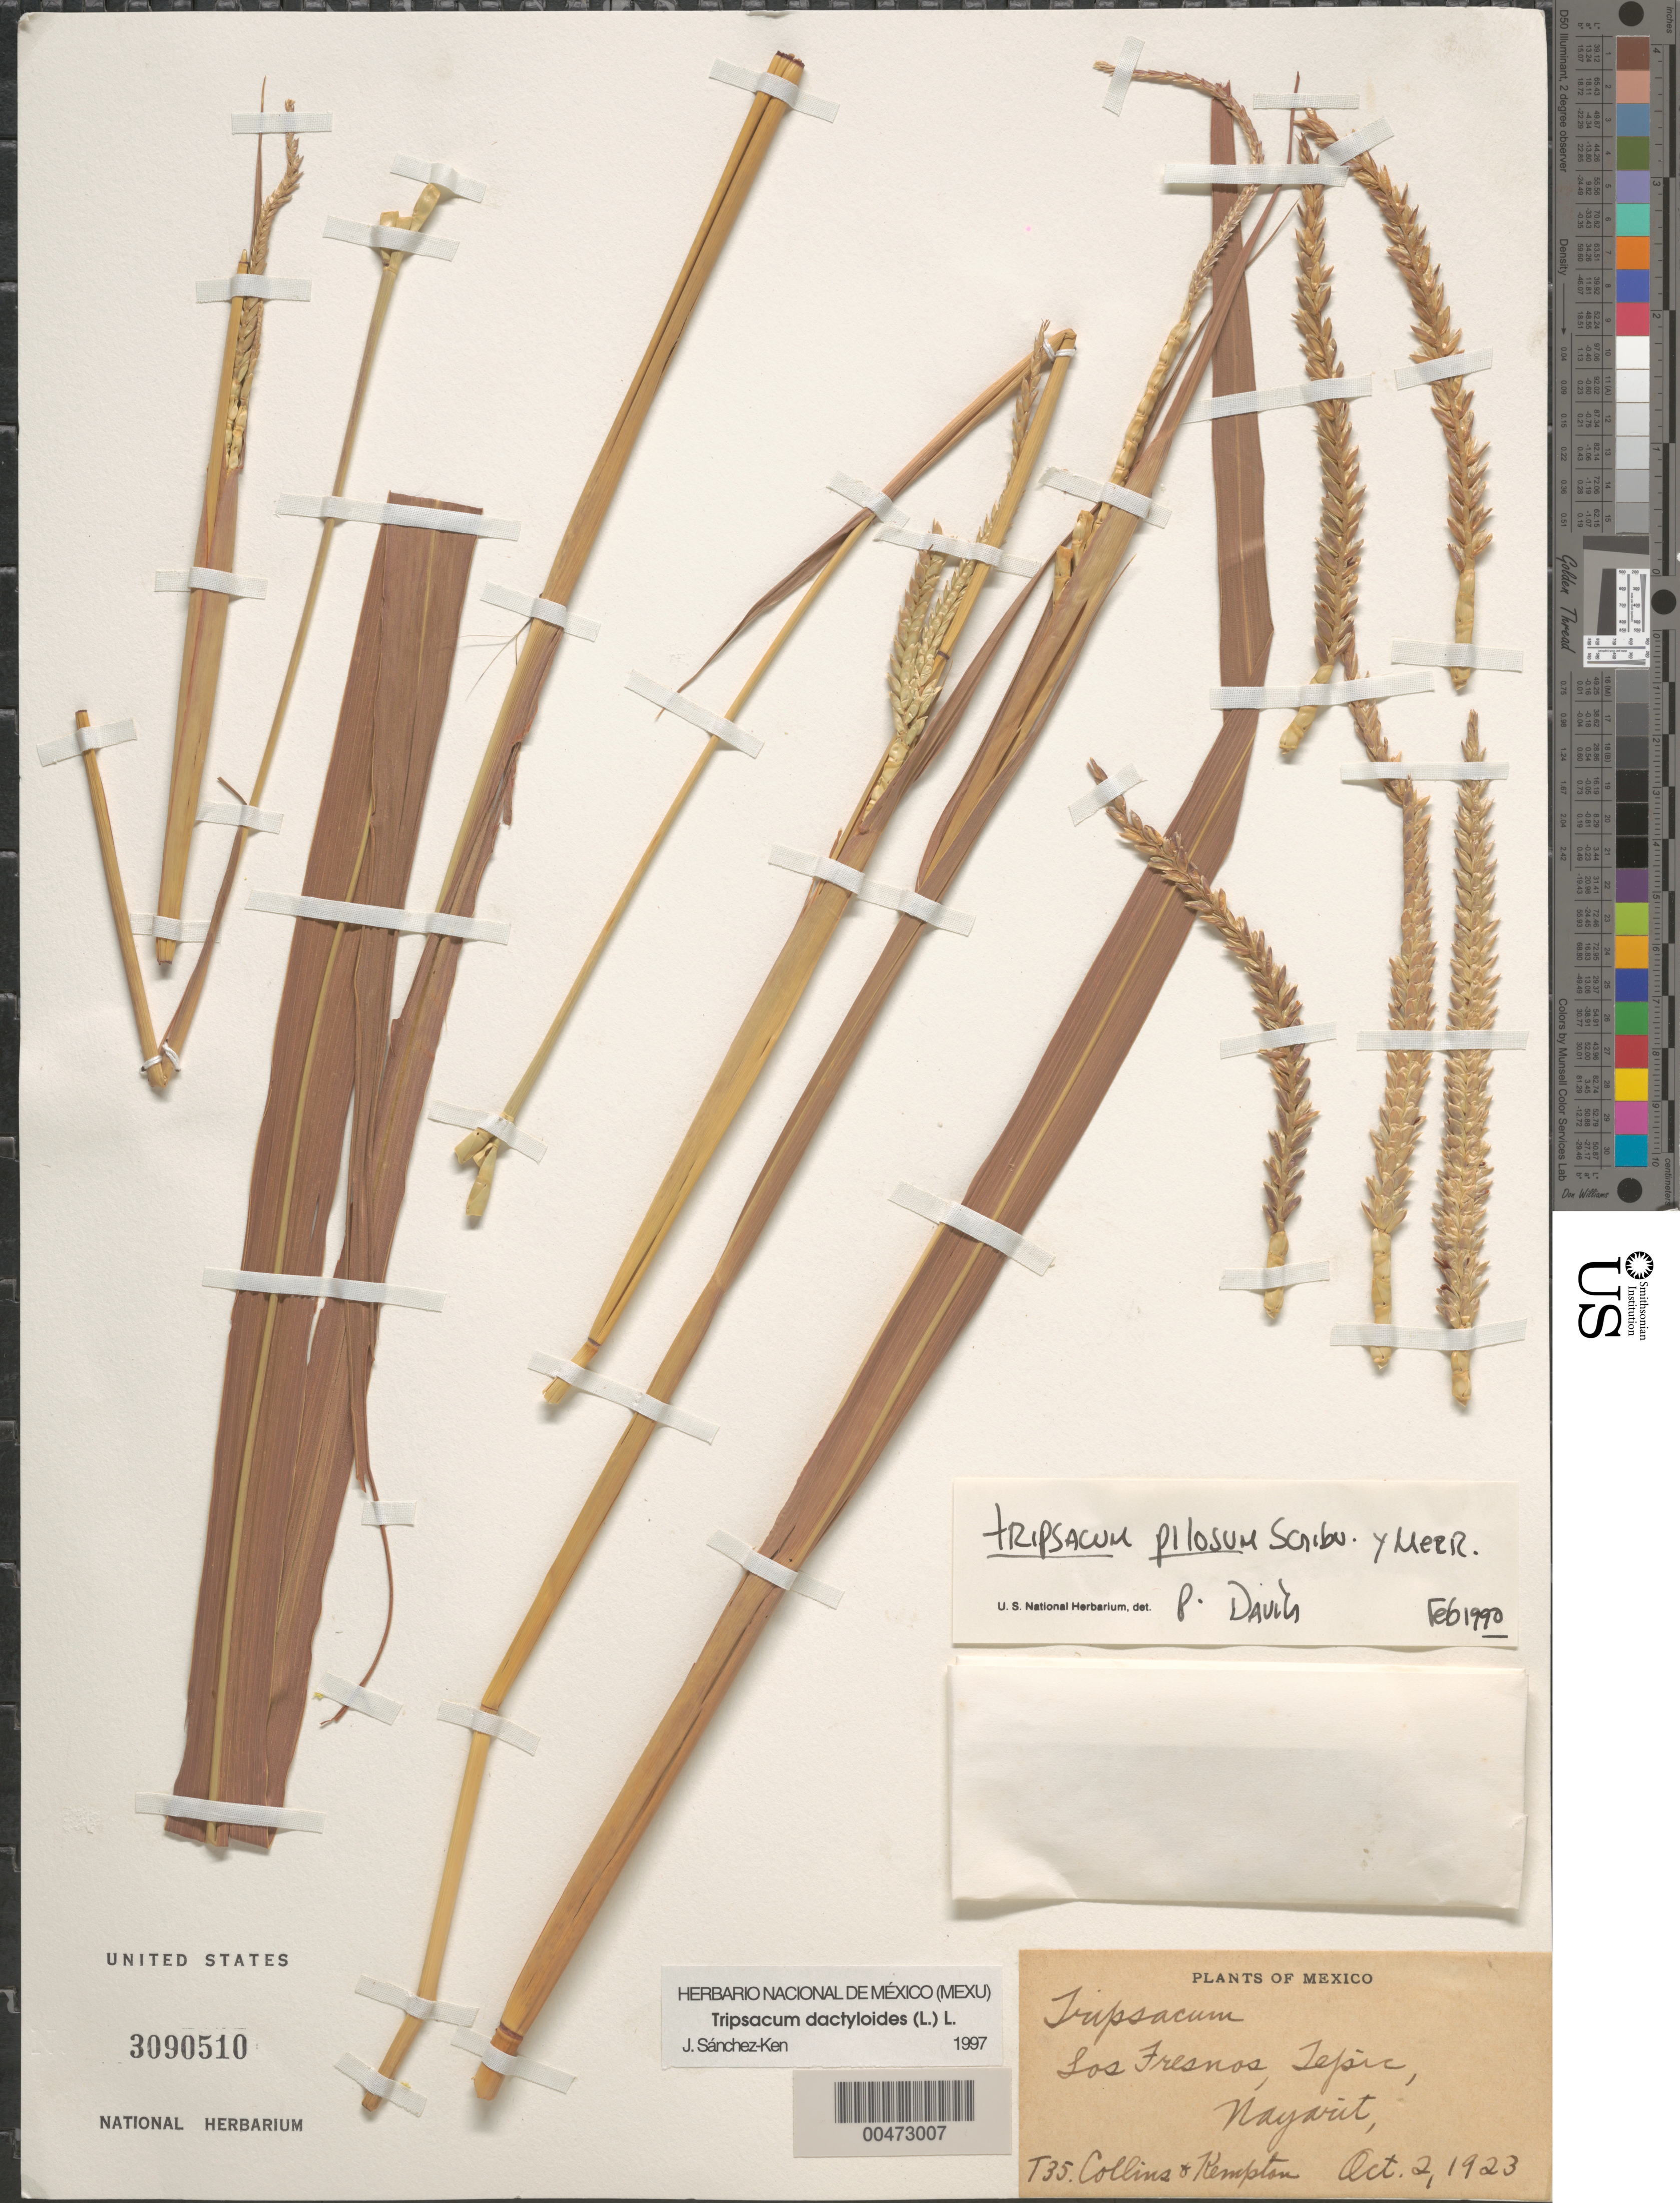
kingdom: Plantae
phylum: Tracheophyta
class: Liliopsida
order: Poales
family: Poaceae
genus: Tripsacum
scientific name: Tripsacum dactyloides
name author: (L.) L.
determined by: Sánchez-Ken, J. G.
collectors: -. Collins & -. Kempton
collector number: T35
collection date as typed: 2 Oct 1923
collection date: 1923-10-02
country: Mexico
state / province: Nayarit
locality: Los Fresnos, Tepic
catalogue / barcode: US 3090510